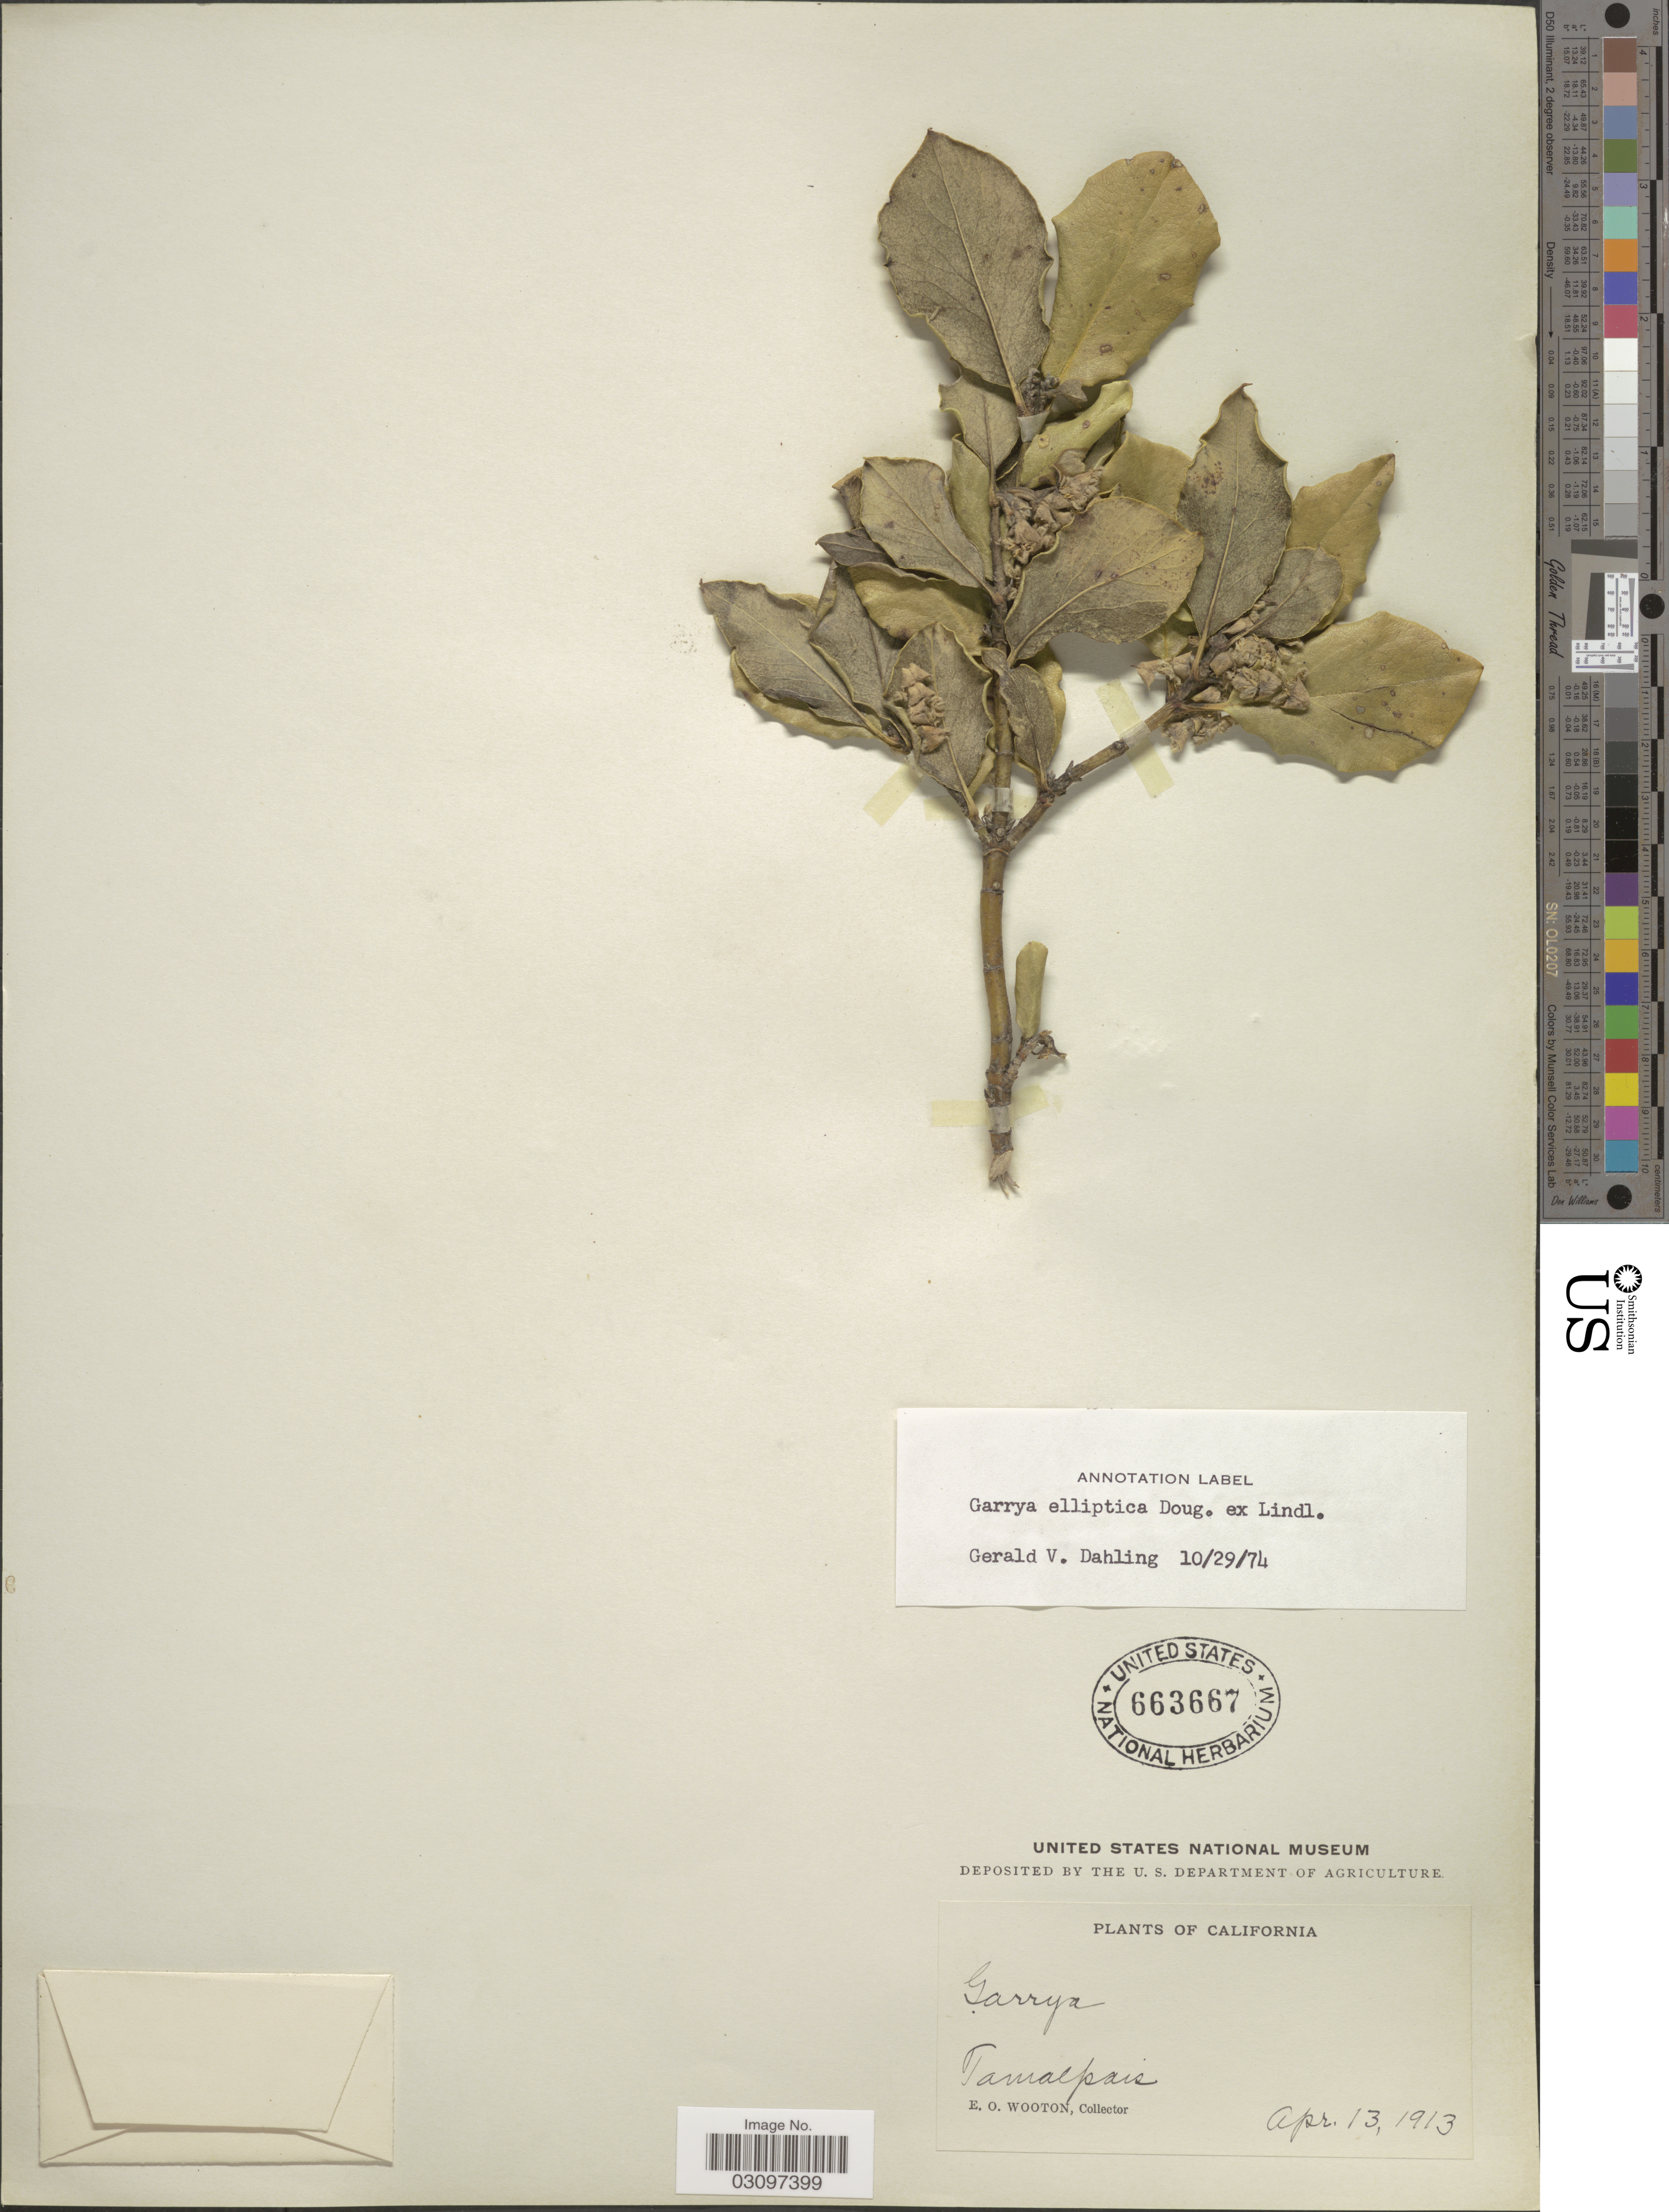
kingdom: Plantae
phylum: Tracheophyta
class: Magnoliopsida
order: Garryales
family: Garryaceae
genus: Garrya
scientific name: Garrya fremontii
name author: Torr.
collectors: E. O. Wooton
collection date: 1913-04-13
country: United States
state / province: California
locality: Tamalpais.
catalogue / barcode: US 663667